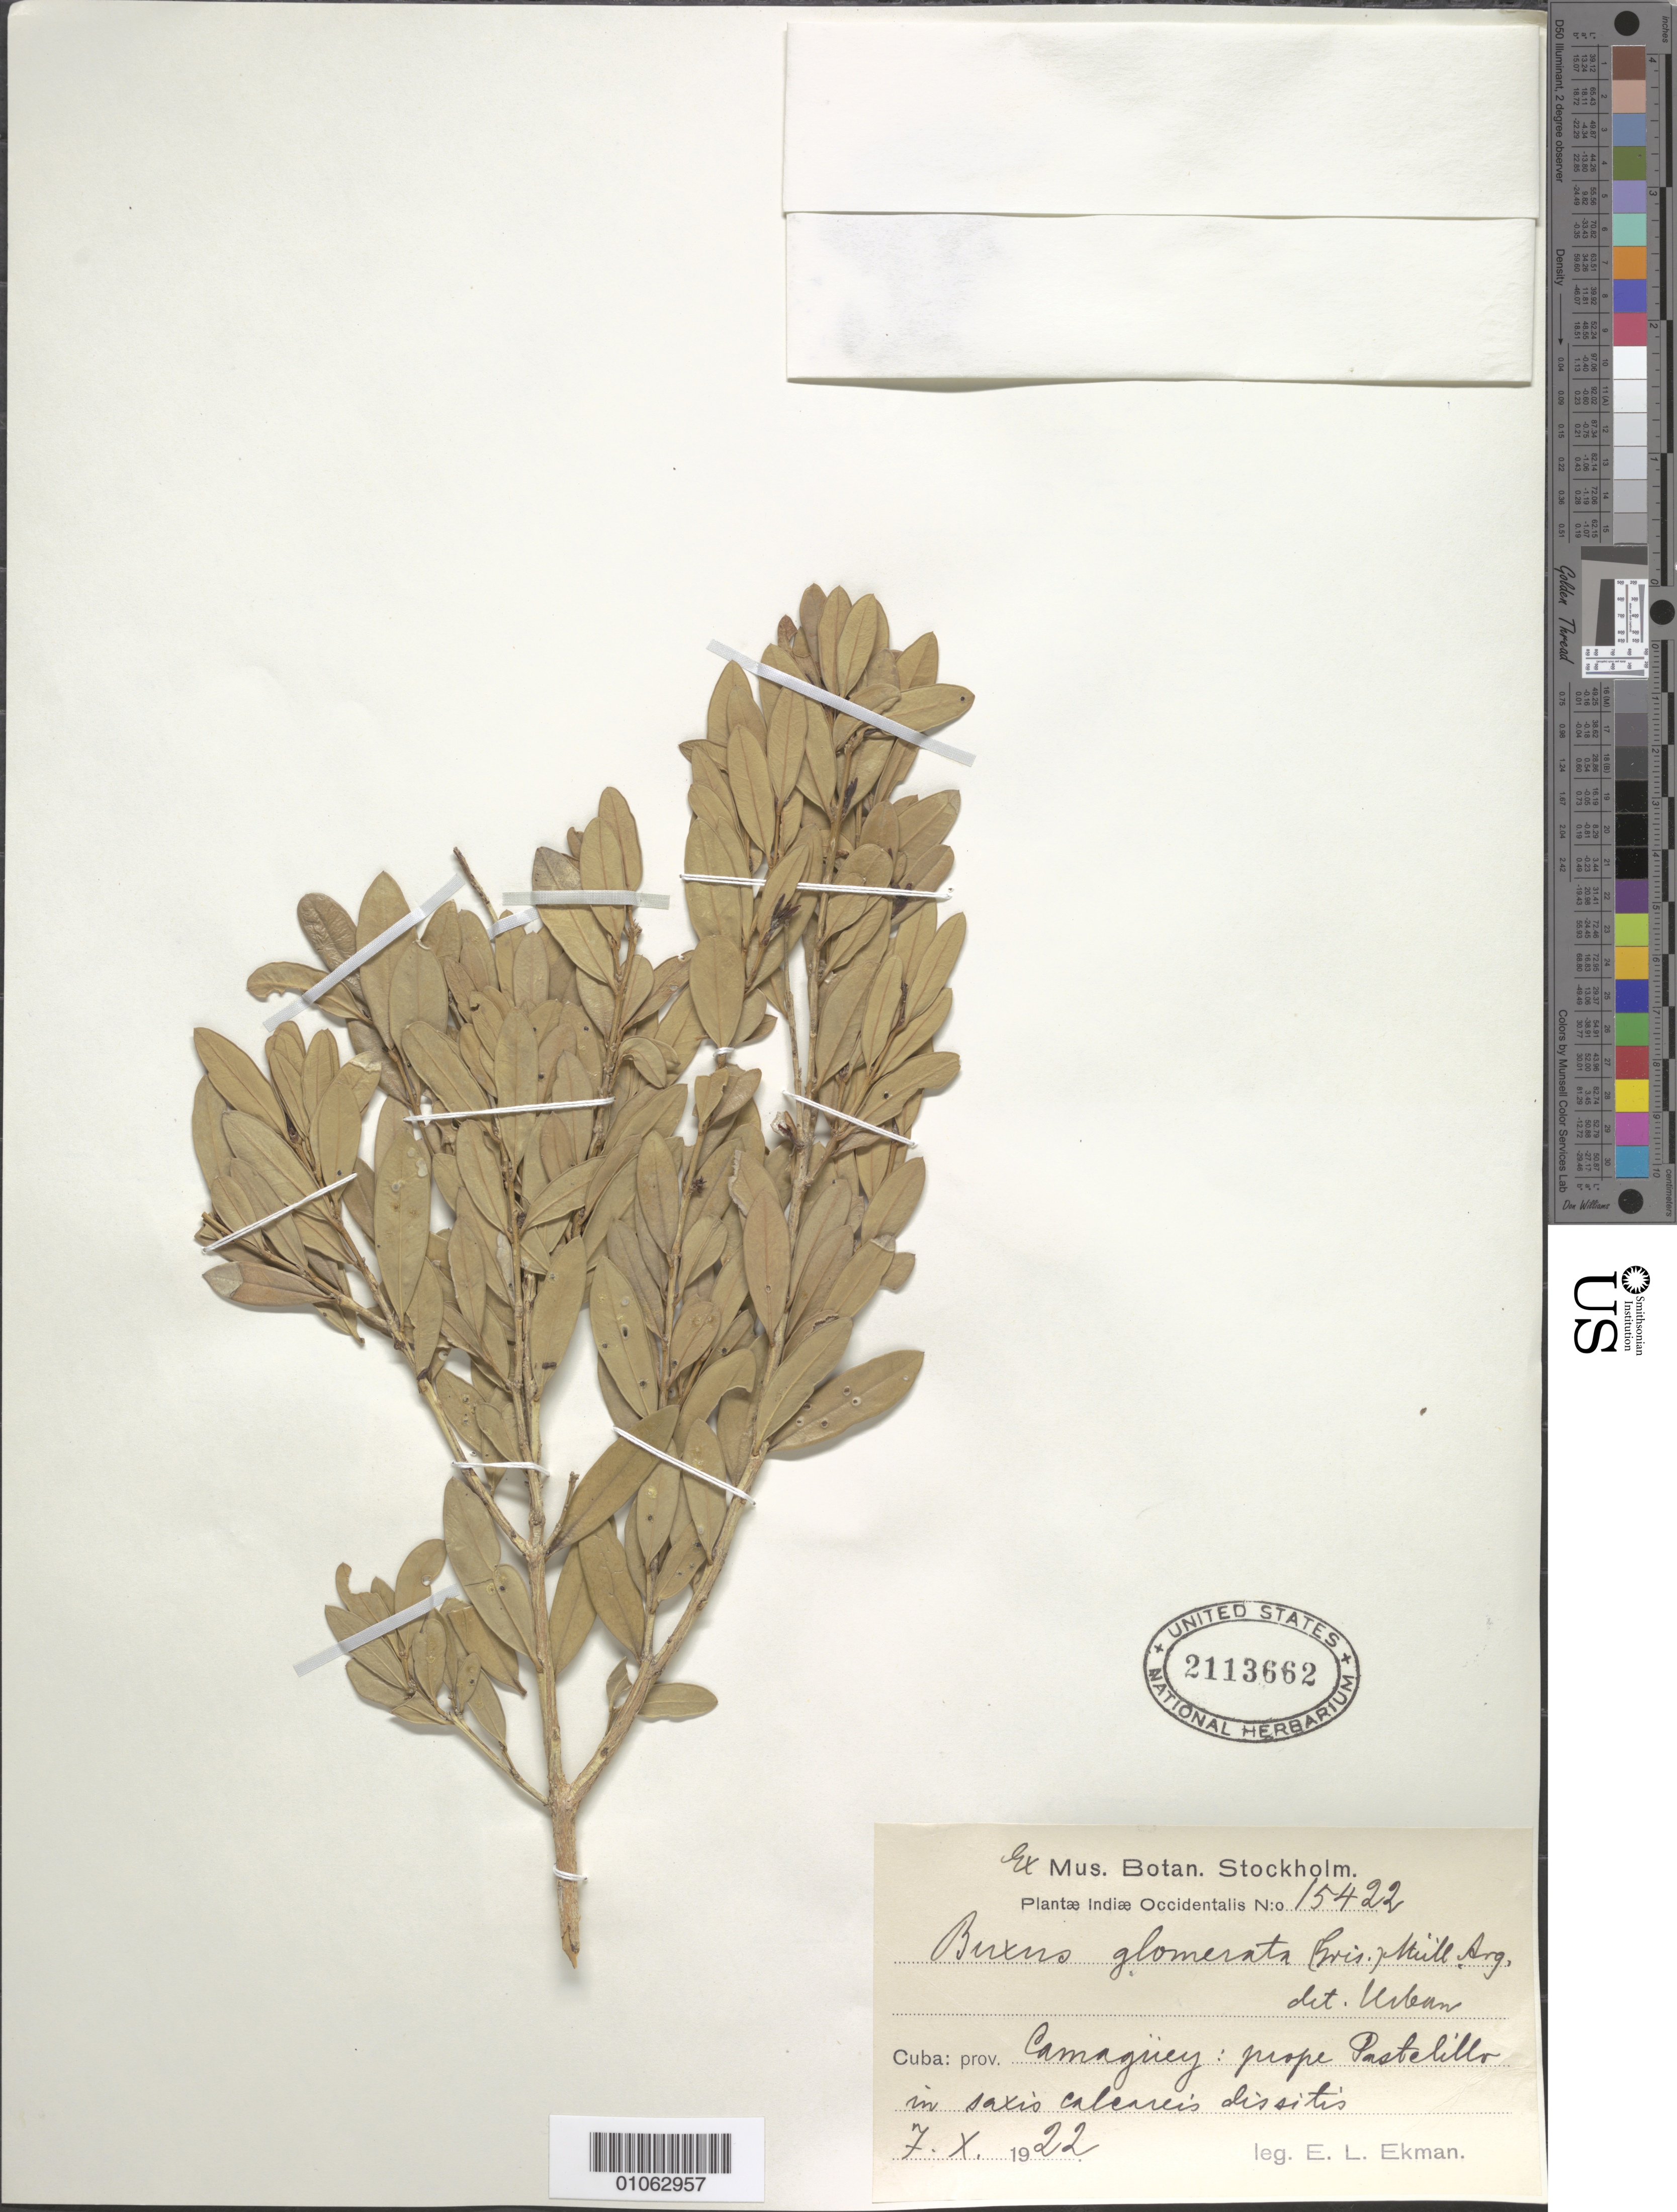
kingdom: Plantae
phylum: Tracheophyta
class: Magnoliopsida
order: Buxales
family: Buxaceae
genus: Buxus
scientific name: Buxus glomerata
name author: (Griseb.) Müll. Arg.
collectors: E. L. Ekman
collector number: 15422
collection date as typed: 07 Oct 1922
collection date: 1922-10-07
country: Cuba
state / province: Camagüey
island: Cuba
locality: Pastelillo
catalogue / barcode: US 2113662